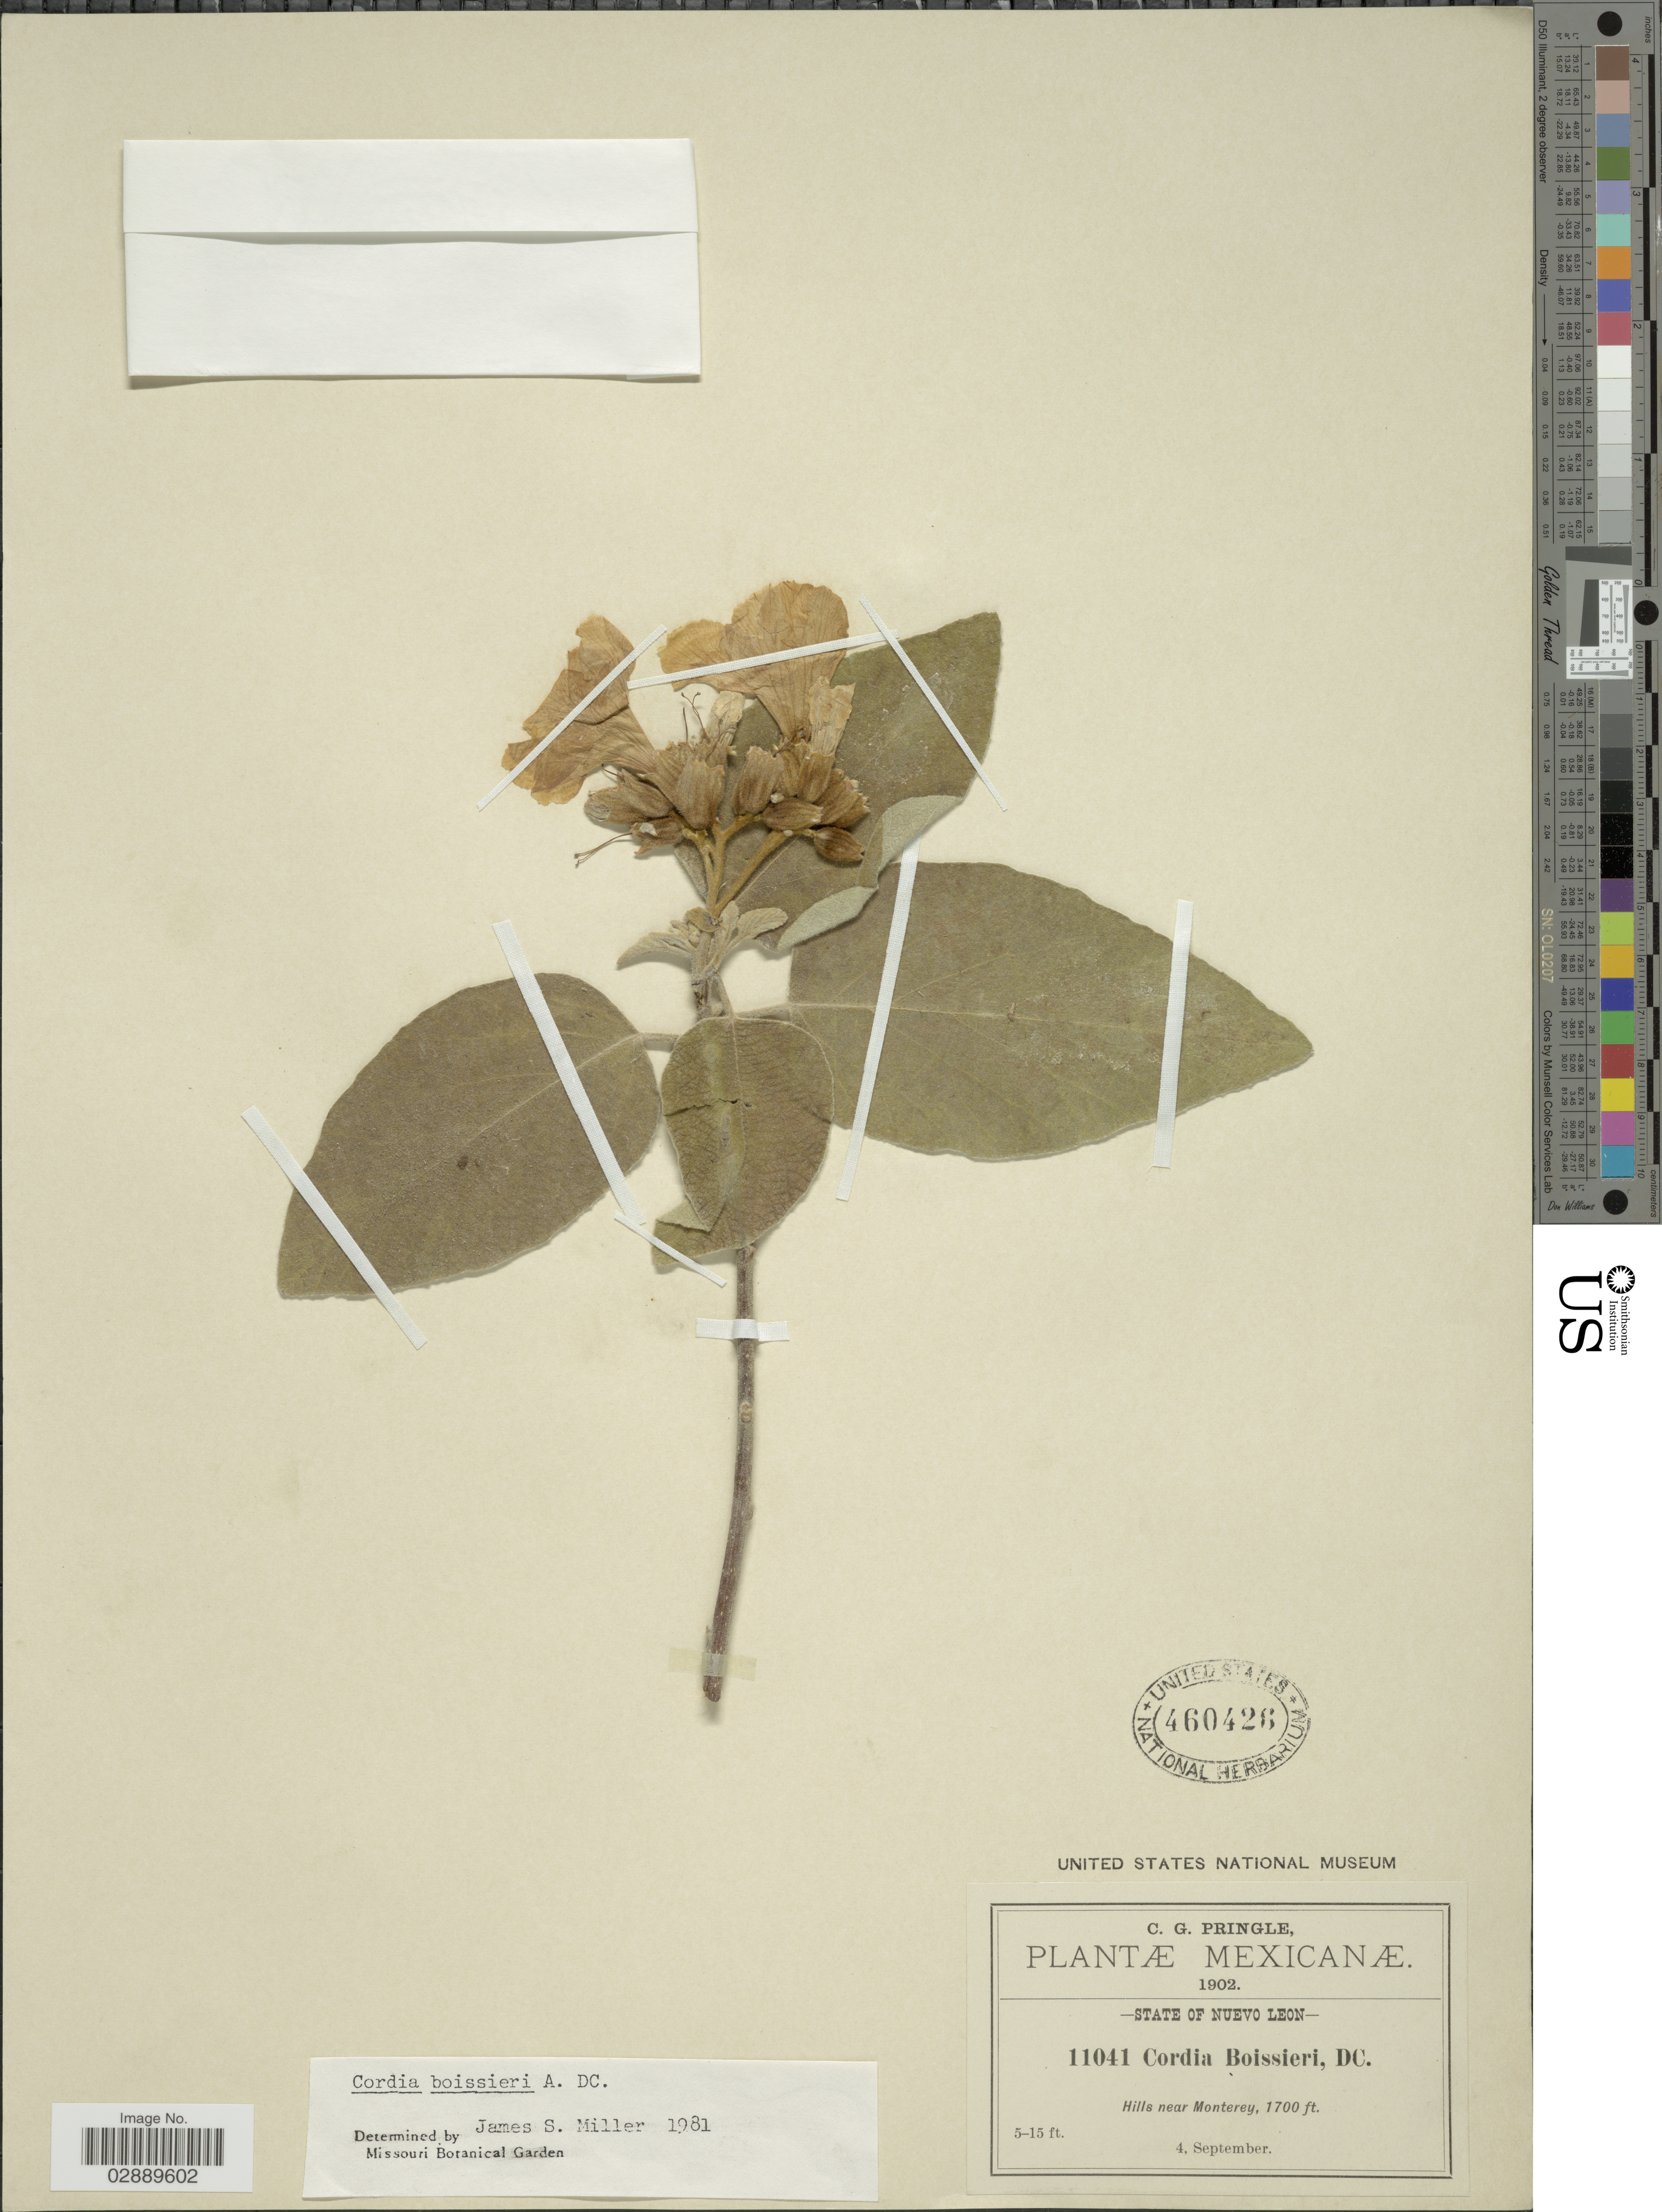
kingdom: Plantae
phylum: Tracheophyta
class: Magnoliopsida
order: Boraginales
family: Cordiaceae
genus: Cordia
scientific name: Cordia boissieri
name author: A. DC.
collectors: C. G. Pringle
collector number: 11041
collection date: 1902-09-04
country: Mexico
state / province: Nuevo León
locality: Hills near Monterey.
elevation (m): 518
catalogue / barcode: US 460426